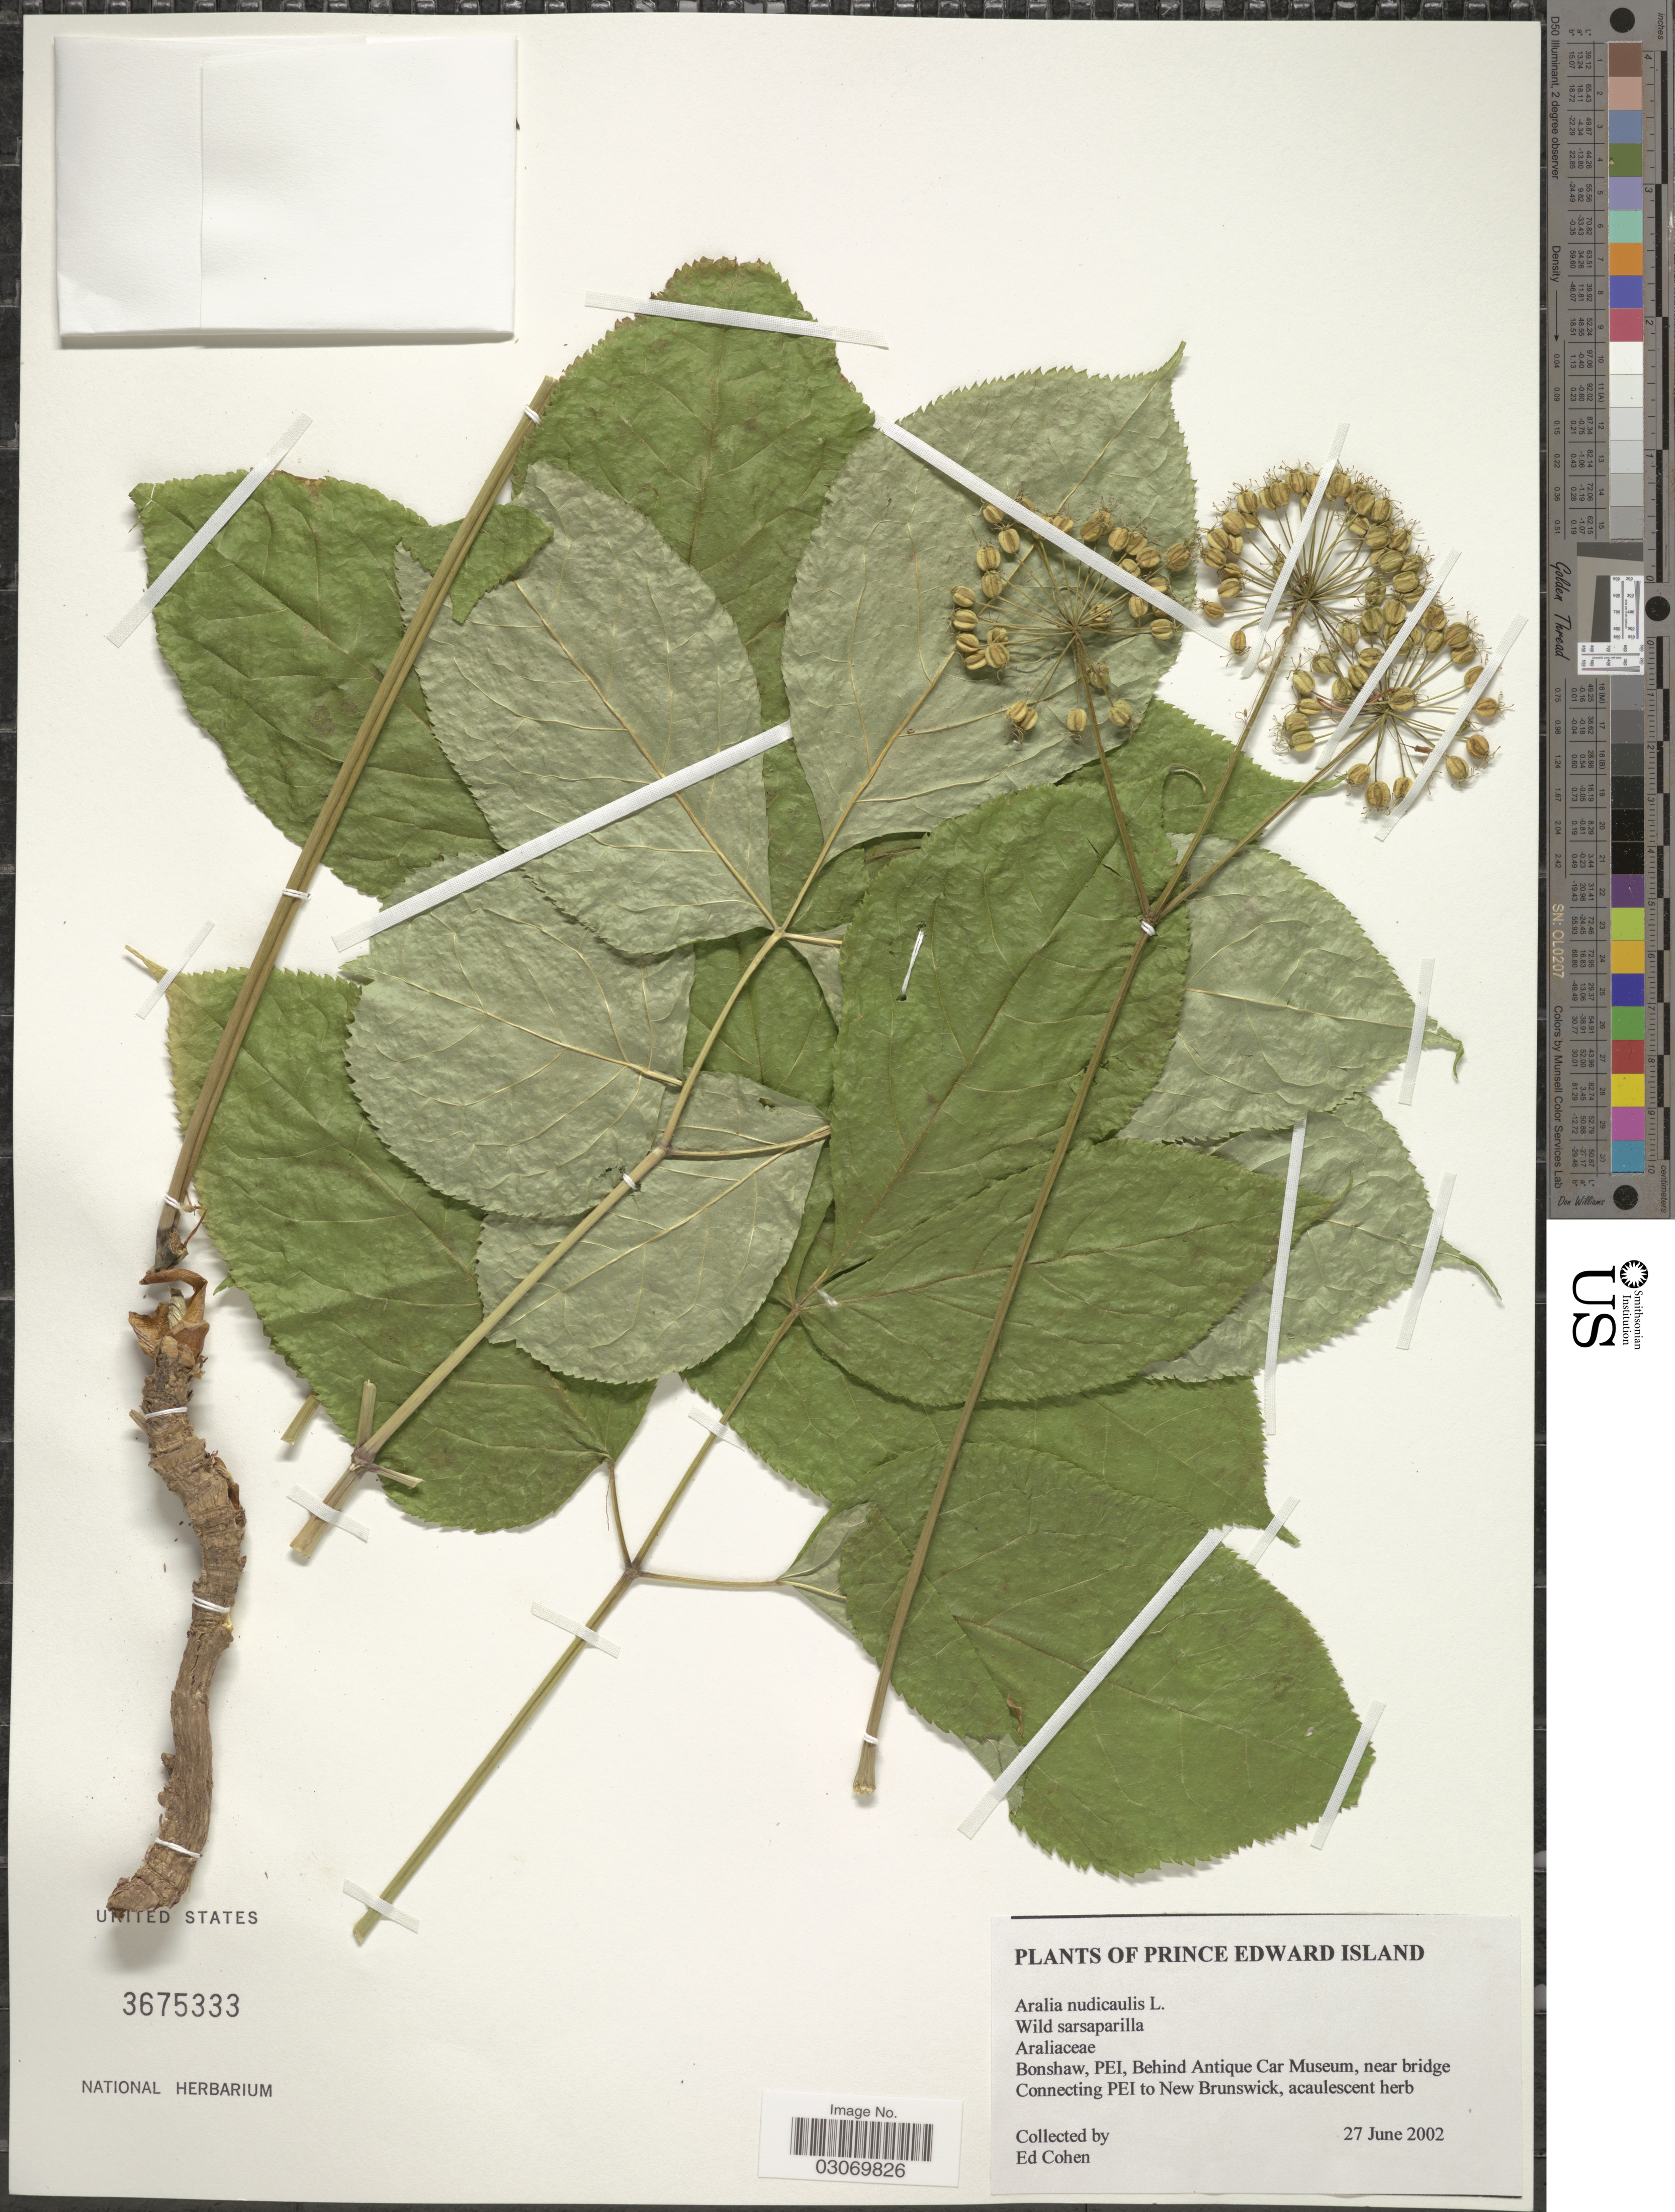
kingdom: Plantae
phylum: Tracheophyta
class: Magnoliopsida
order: Apiales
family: Araliaceae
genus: Aralia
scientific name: Aralia nudicaulis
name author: L.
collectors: E. Cohen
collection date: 2002-06-27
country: Canada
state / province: Prince Edward Island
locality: Bonshaw, PEI, Behind Antique Car Museum, near bridge Connecting PEI to New Brunswick.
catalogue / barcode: US 3675333